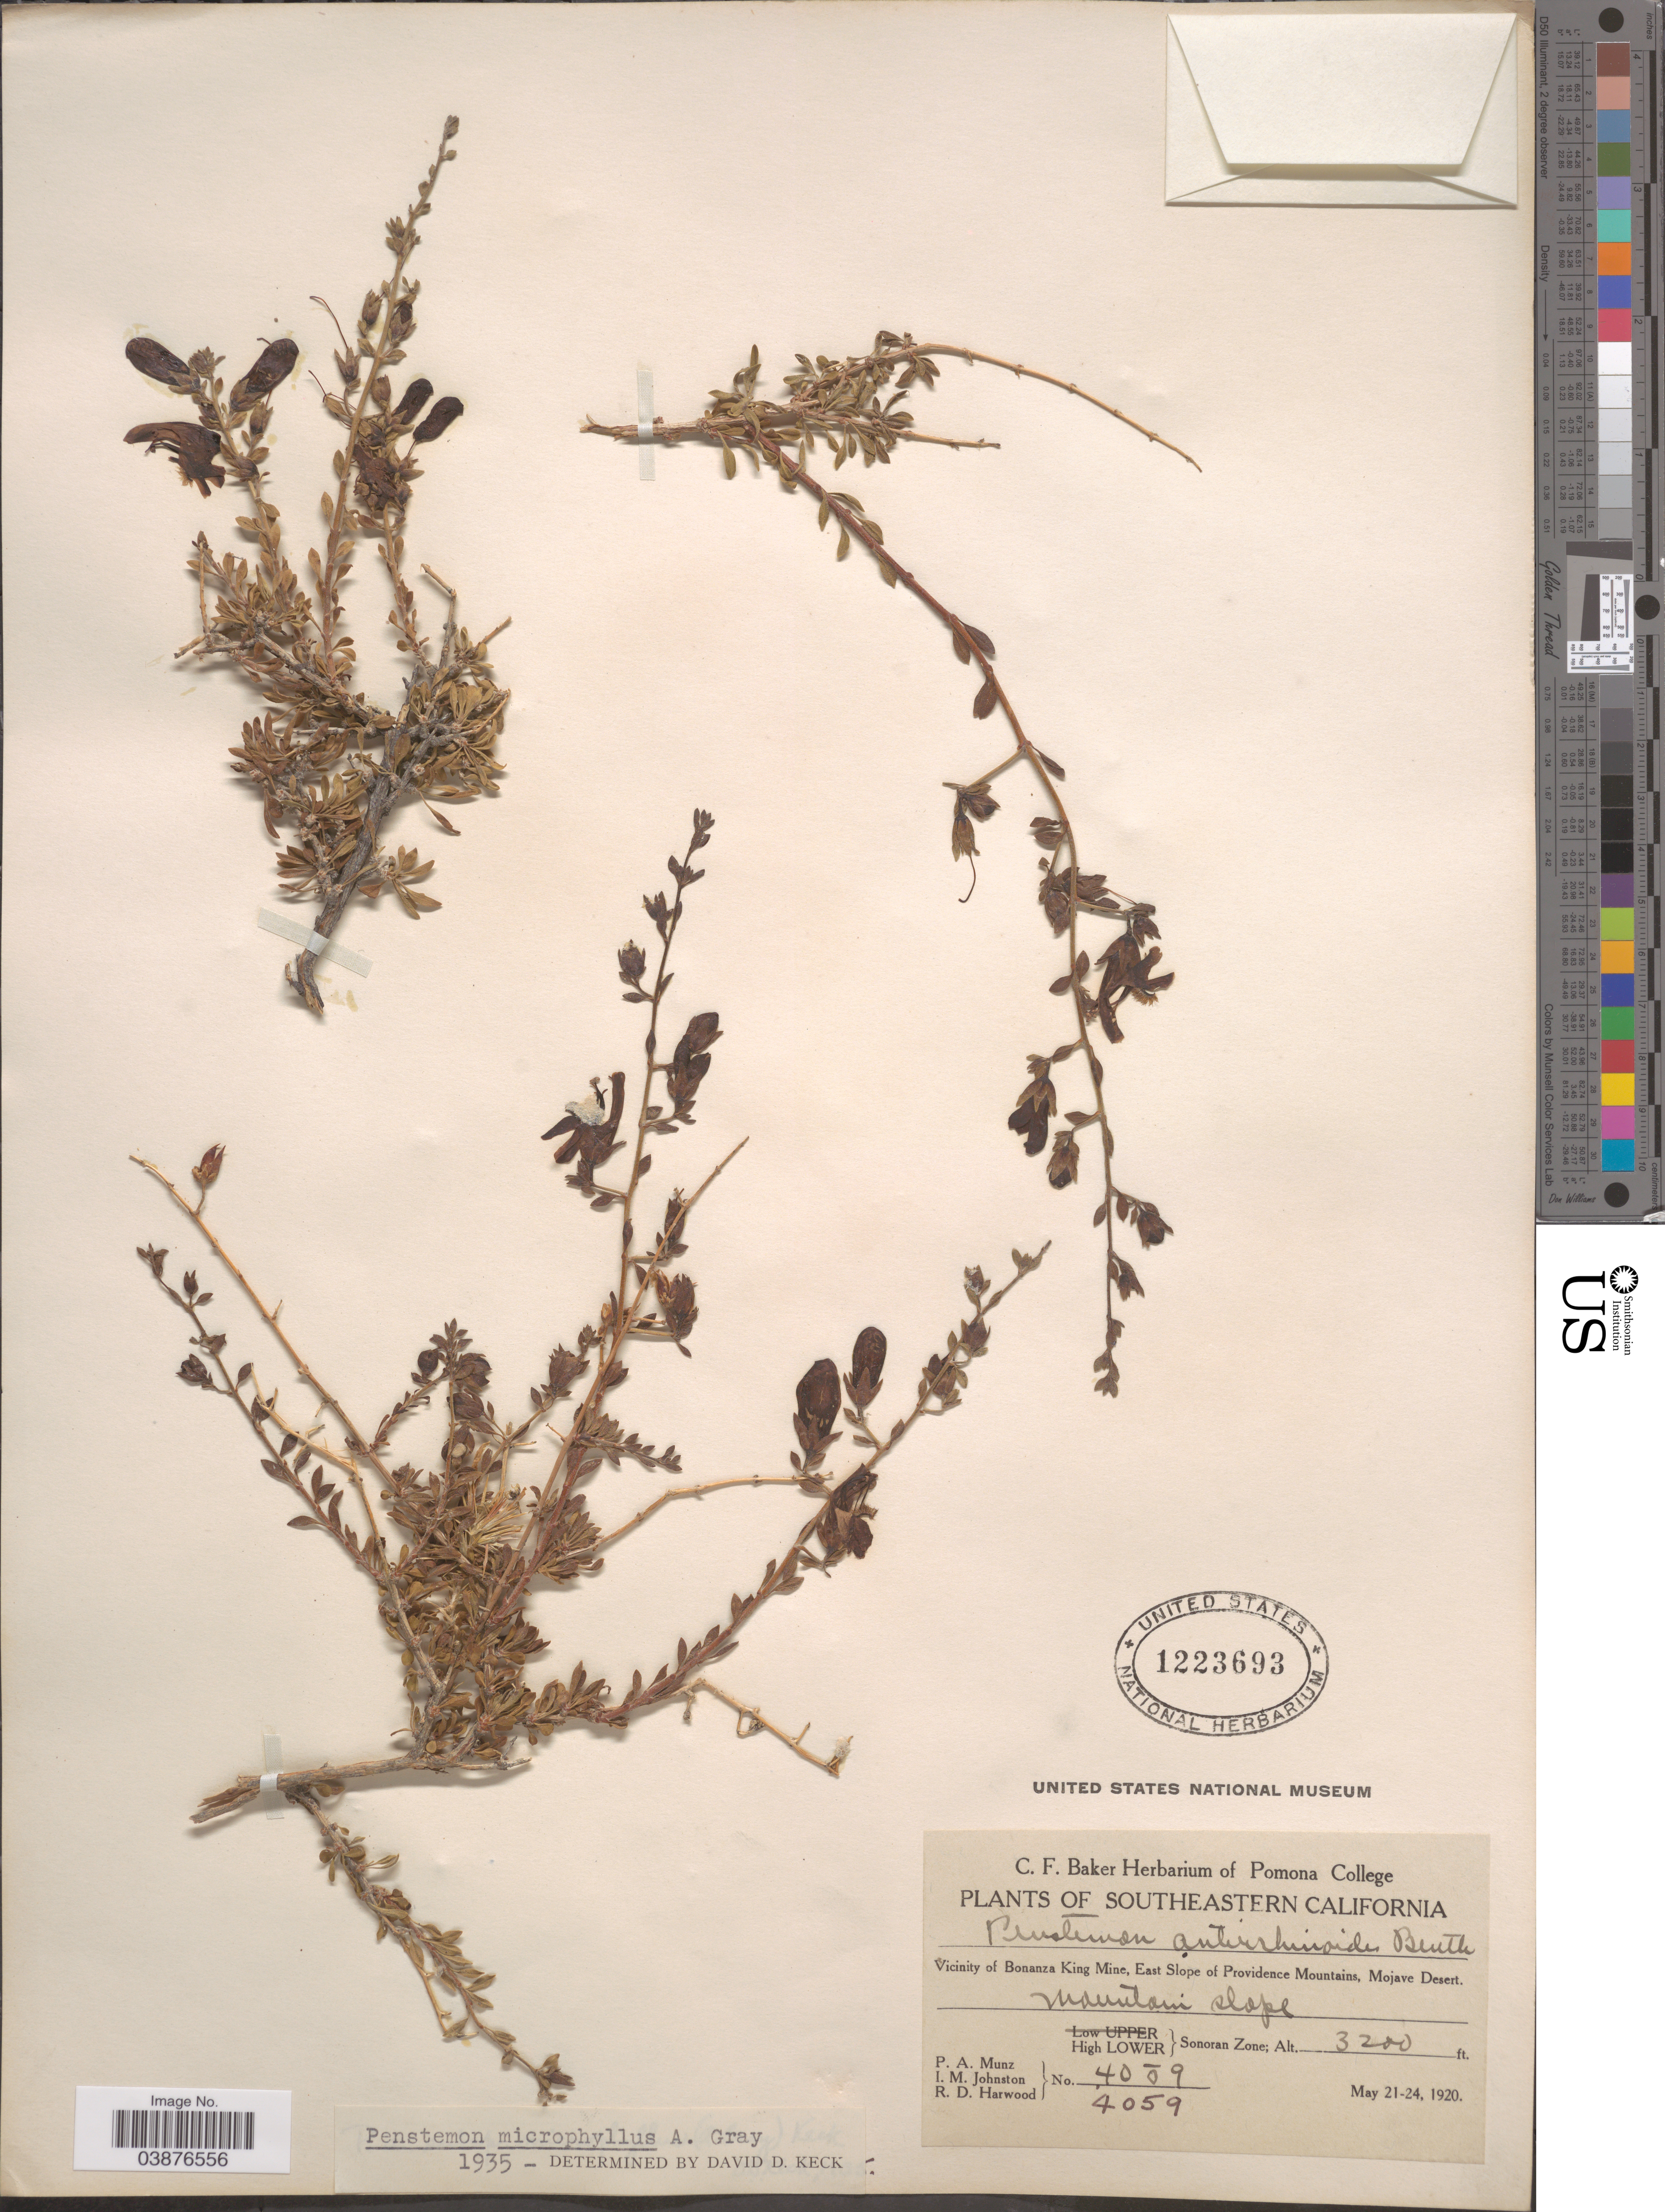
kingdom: Plantae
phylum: Tracheophyta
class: Magnoliopsida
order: Lamiales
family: Plantaginaceae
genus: Penstemon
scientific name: Penstemon microphyllus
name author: A. Gray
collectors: P. A. Munz, I.M. Johnston & R. Harwood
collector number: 4059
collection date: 1920-05-21/1920-05-24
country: United States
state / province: California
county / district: San Bernardino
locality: Southeastern California. Vicinity of Bonanza King Mine, East Slope of Providence Mountains, Mojave Desert. High Lower Sonoran Zone.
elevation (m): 975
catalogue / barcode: US 1223693